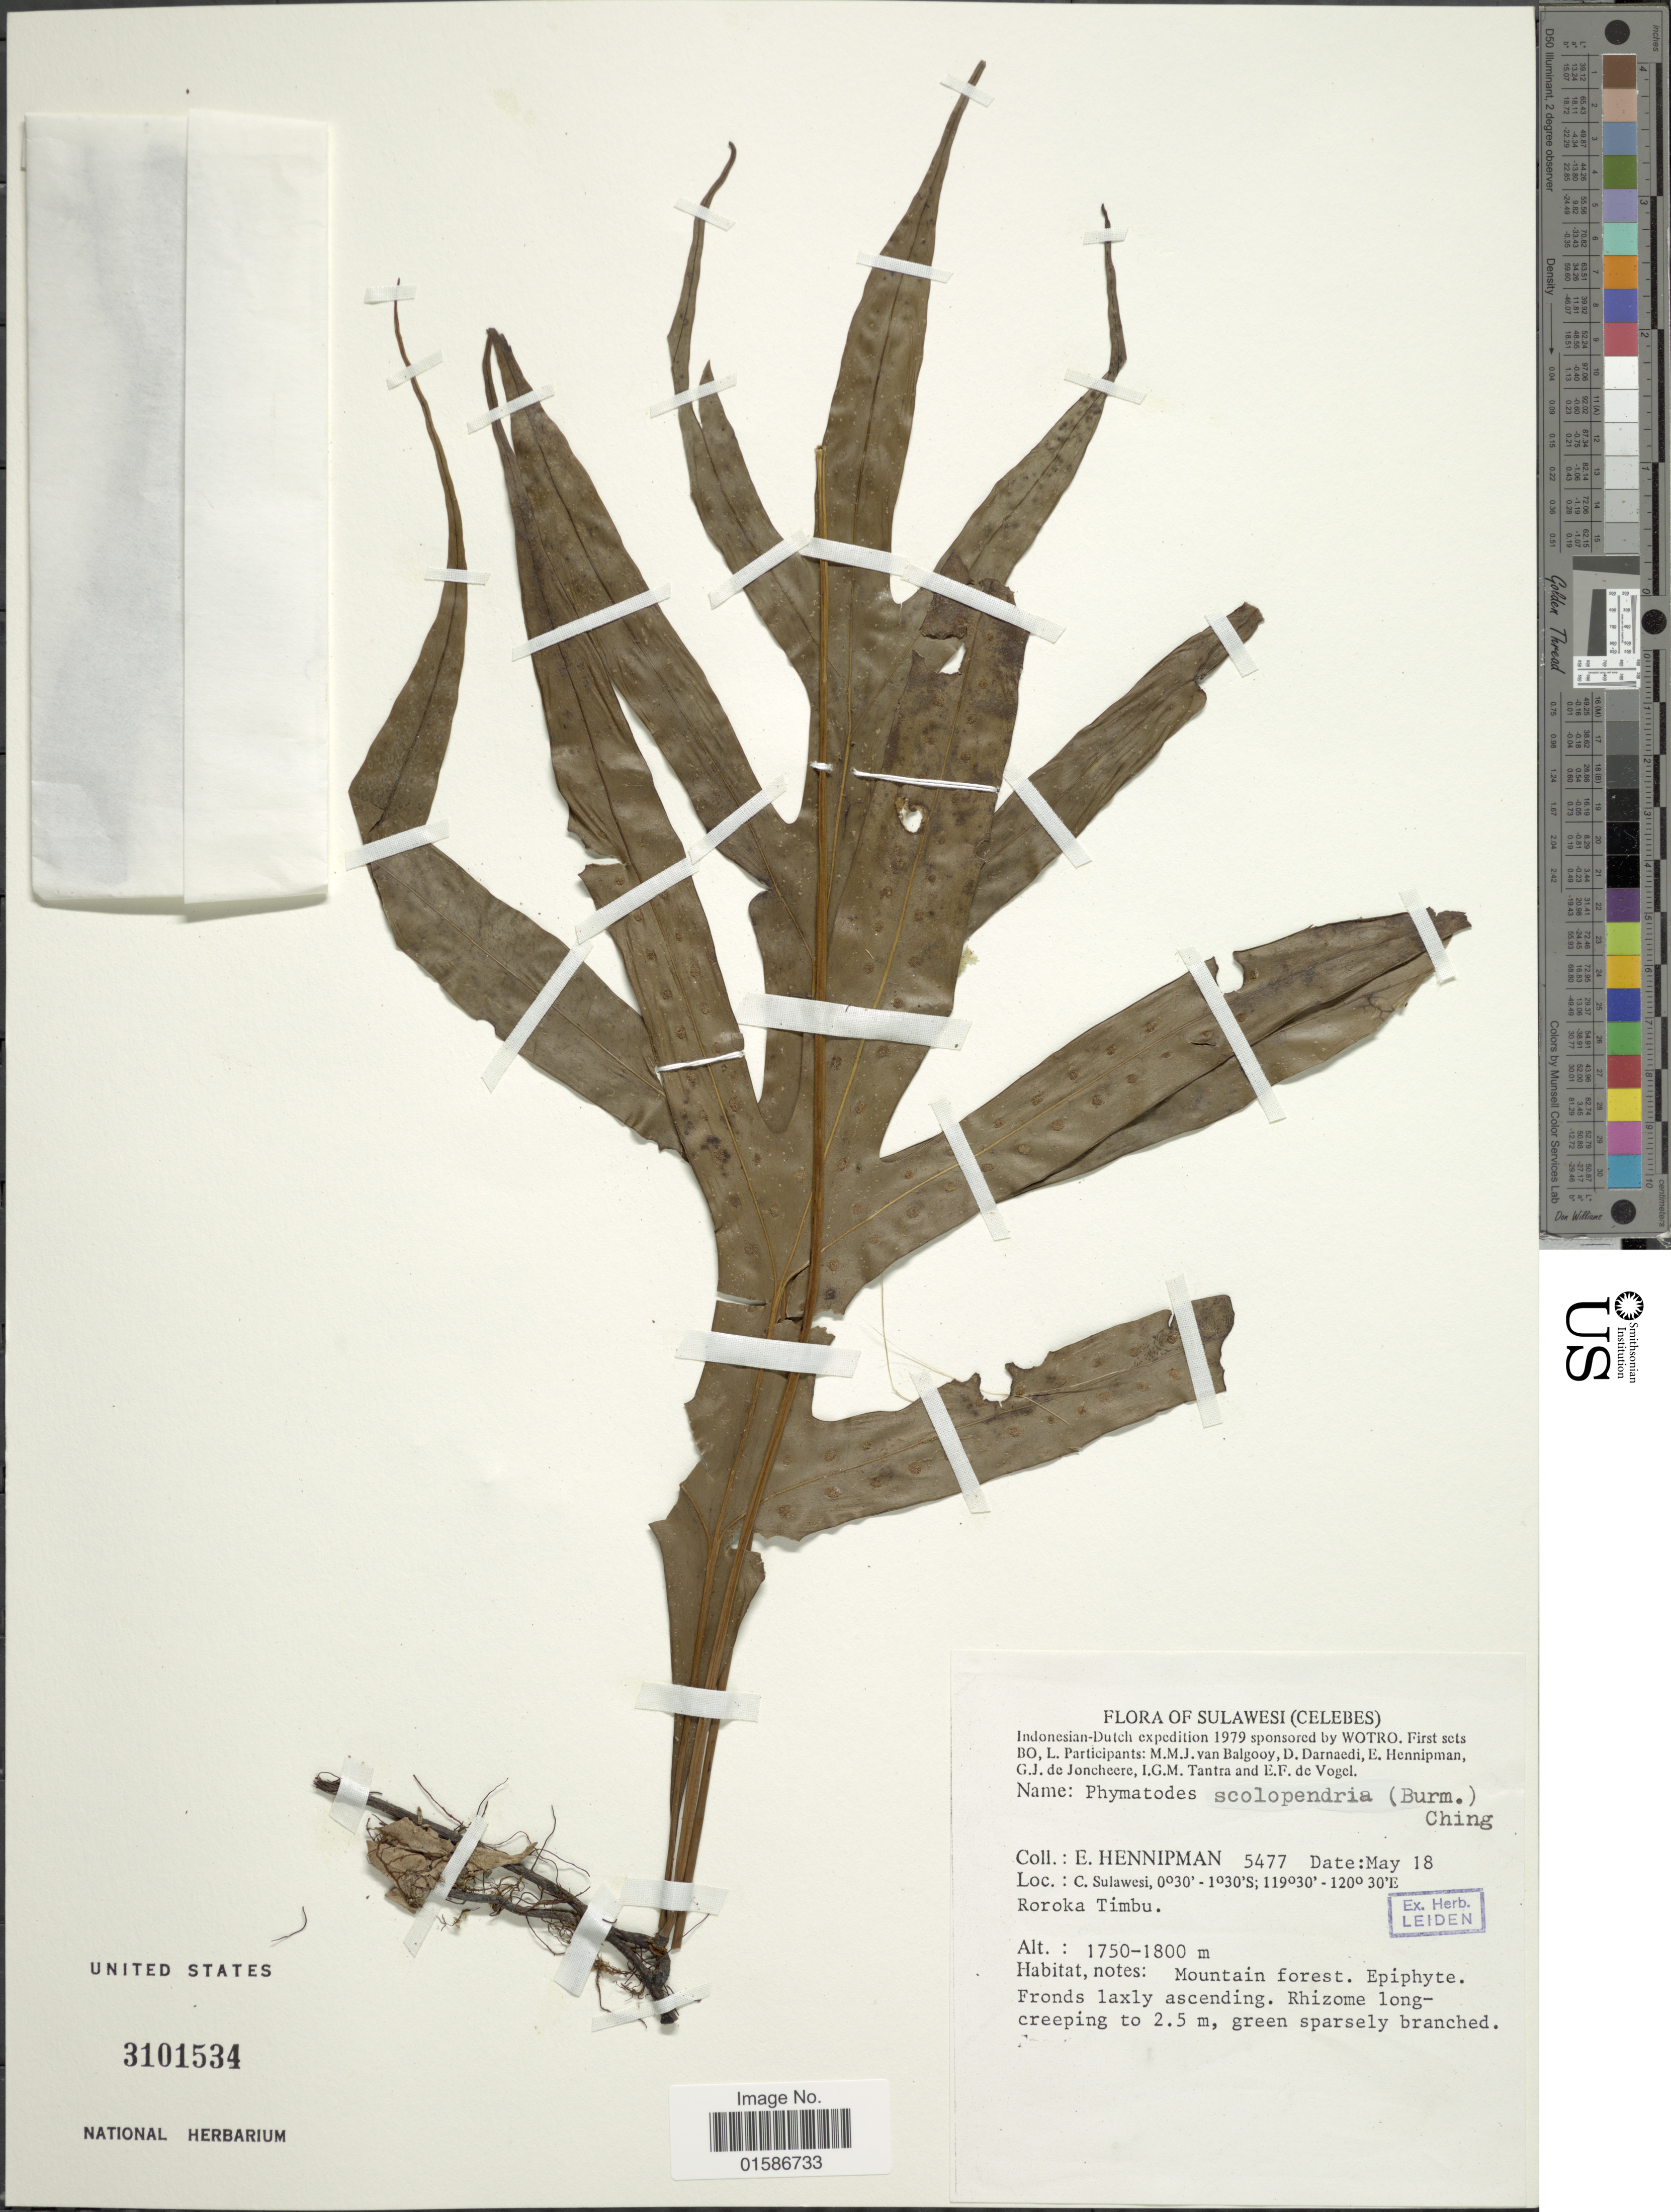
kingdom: Plantae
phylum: Tracheophyta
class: Polypodiopsida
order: Polypodiales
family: Polypodiaceae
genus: Microsorum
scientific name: Microsorum scolopendria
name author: (Burm. f.) Copel.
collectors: E. Hennipman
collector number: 5477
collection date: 1979-05-18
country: Indonesia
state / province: Sulawesi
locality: (Celebes) C. Sulawesi, Roroka Timbu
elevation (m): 1750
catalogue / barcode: US 3101534